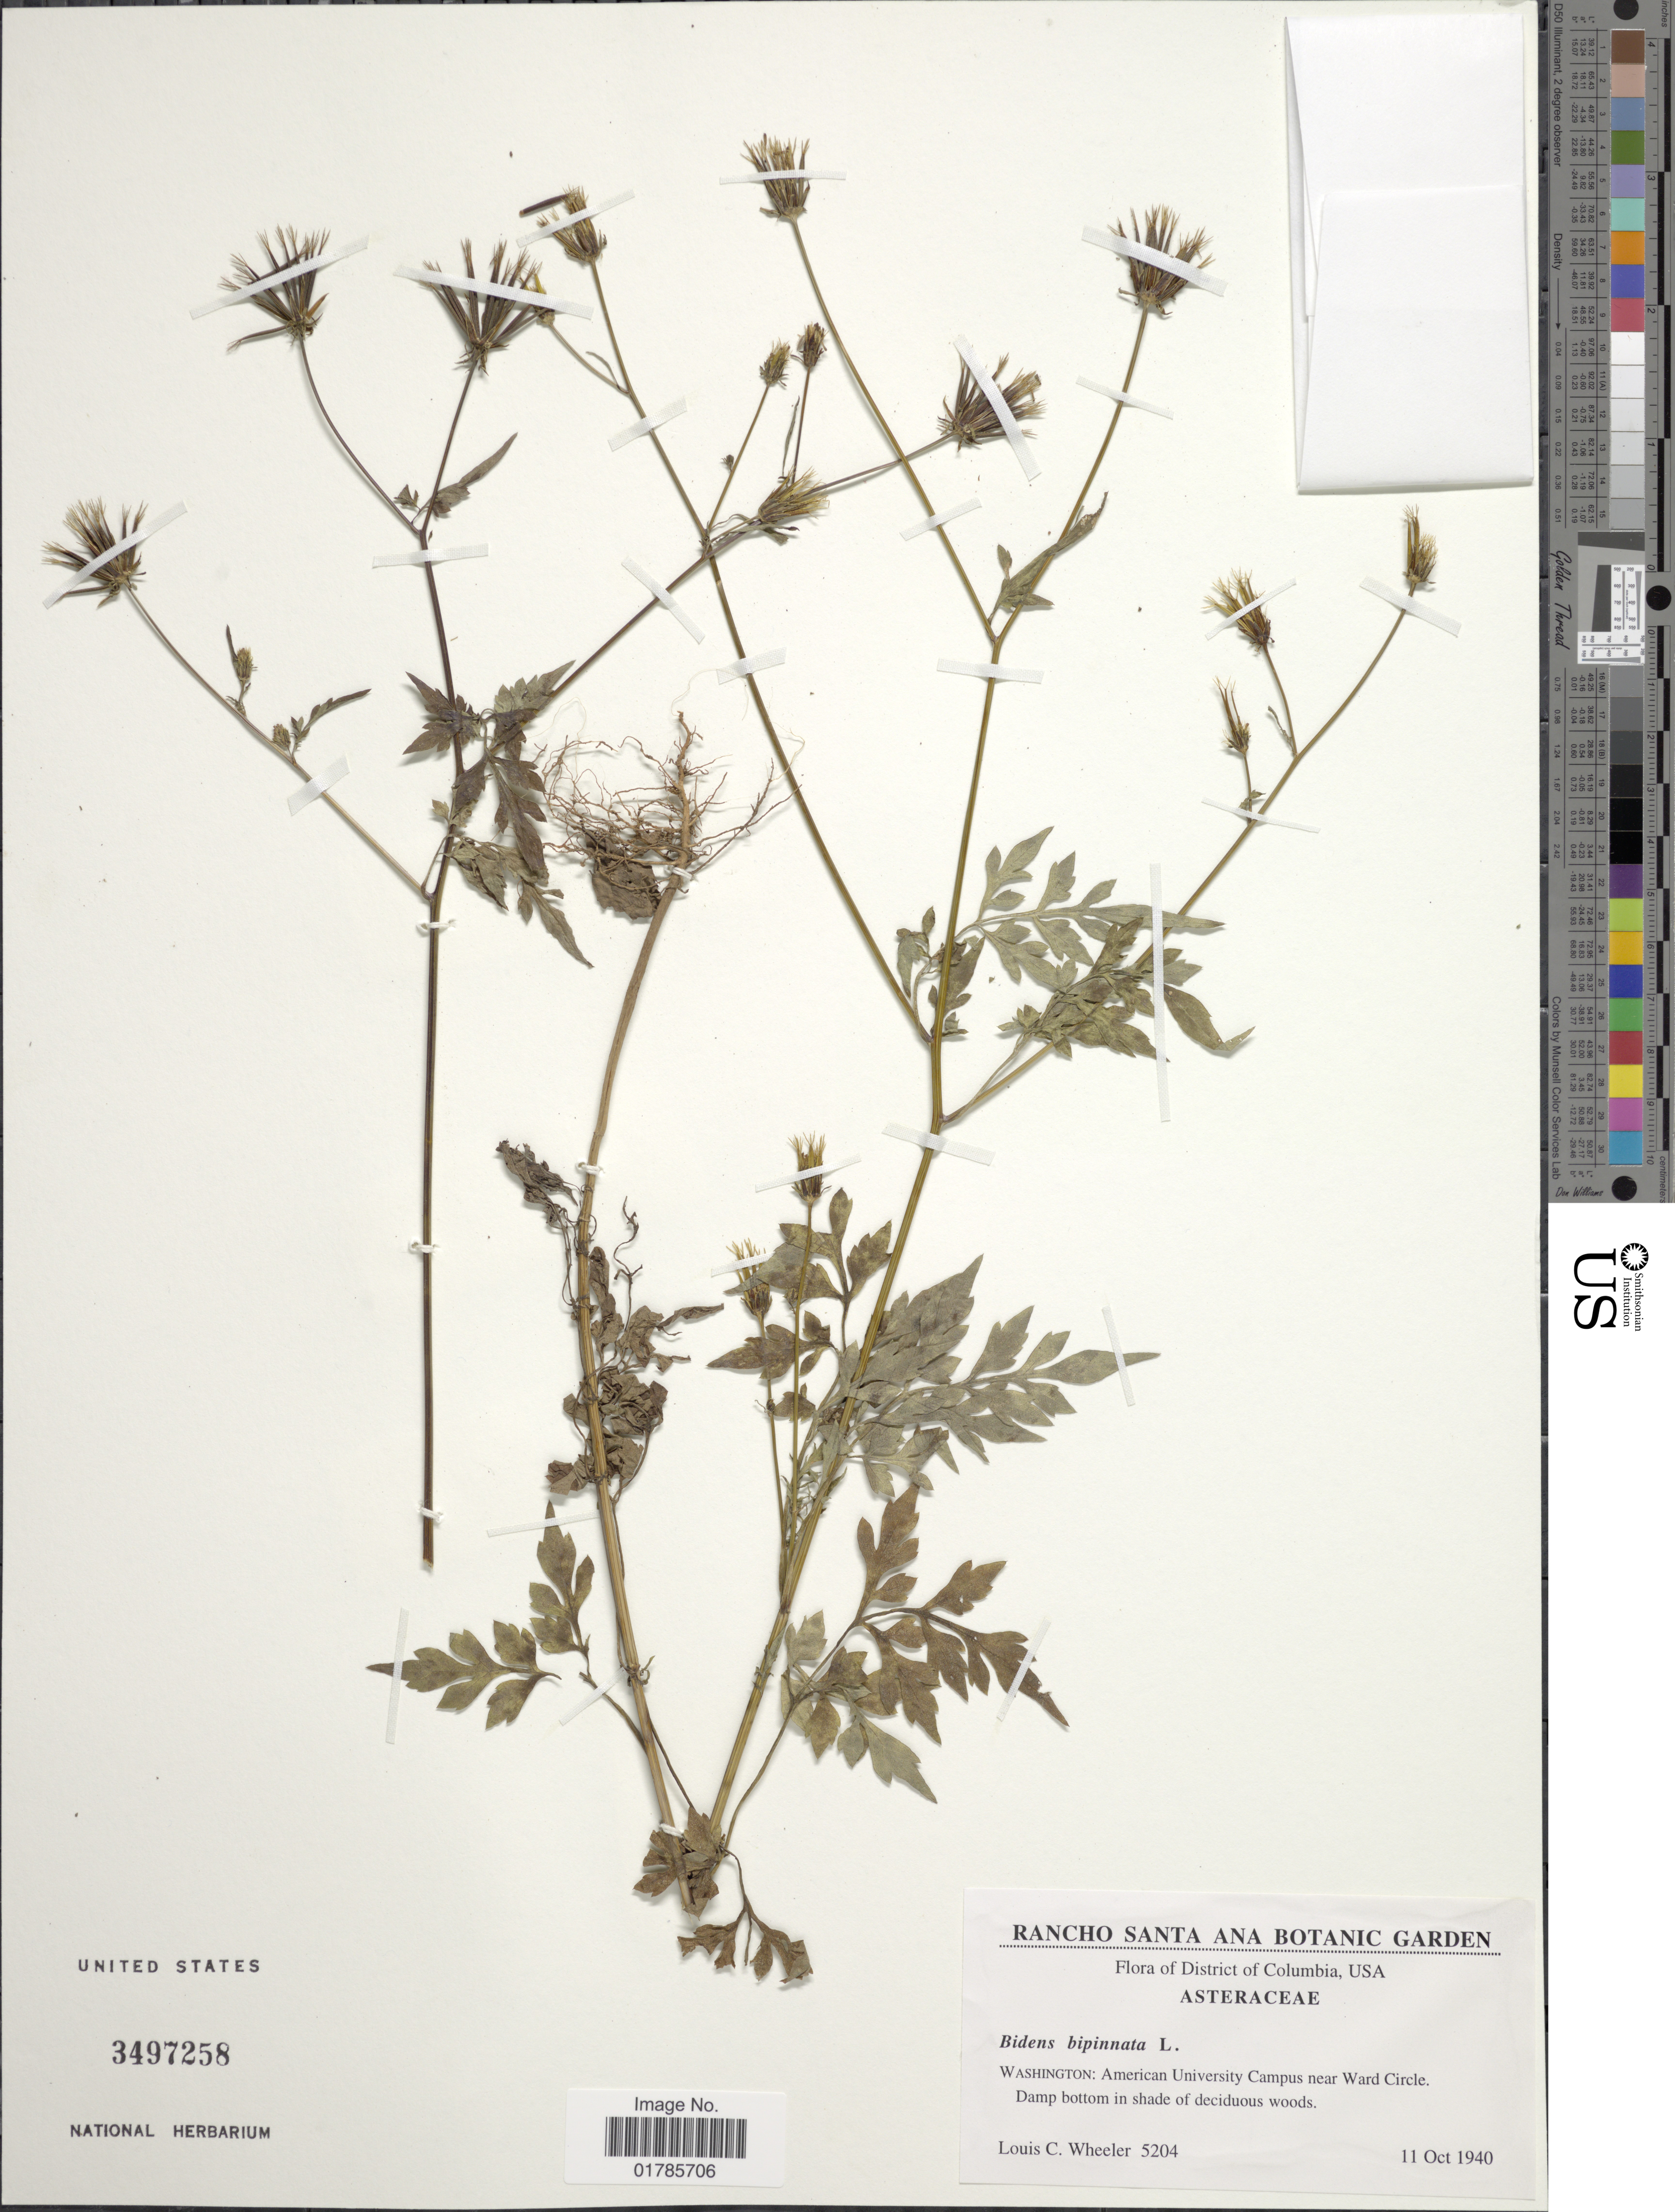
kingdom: Plantae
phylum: Tracheophyta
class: Magnoliopsida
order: Asterales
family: Asteraceae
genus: Bidens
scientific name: Bidens bipinnata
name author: L.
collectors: L. C. Wheeler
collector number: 5204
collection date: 1940-10-11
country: United States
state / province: District of Columbia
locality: Washington: American University Campus near Ward Circle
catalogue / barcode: US 3497258